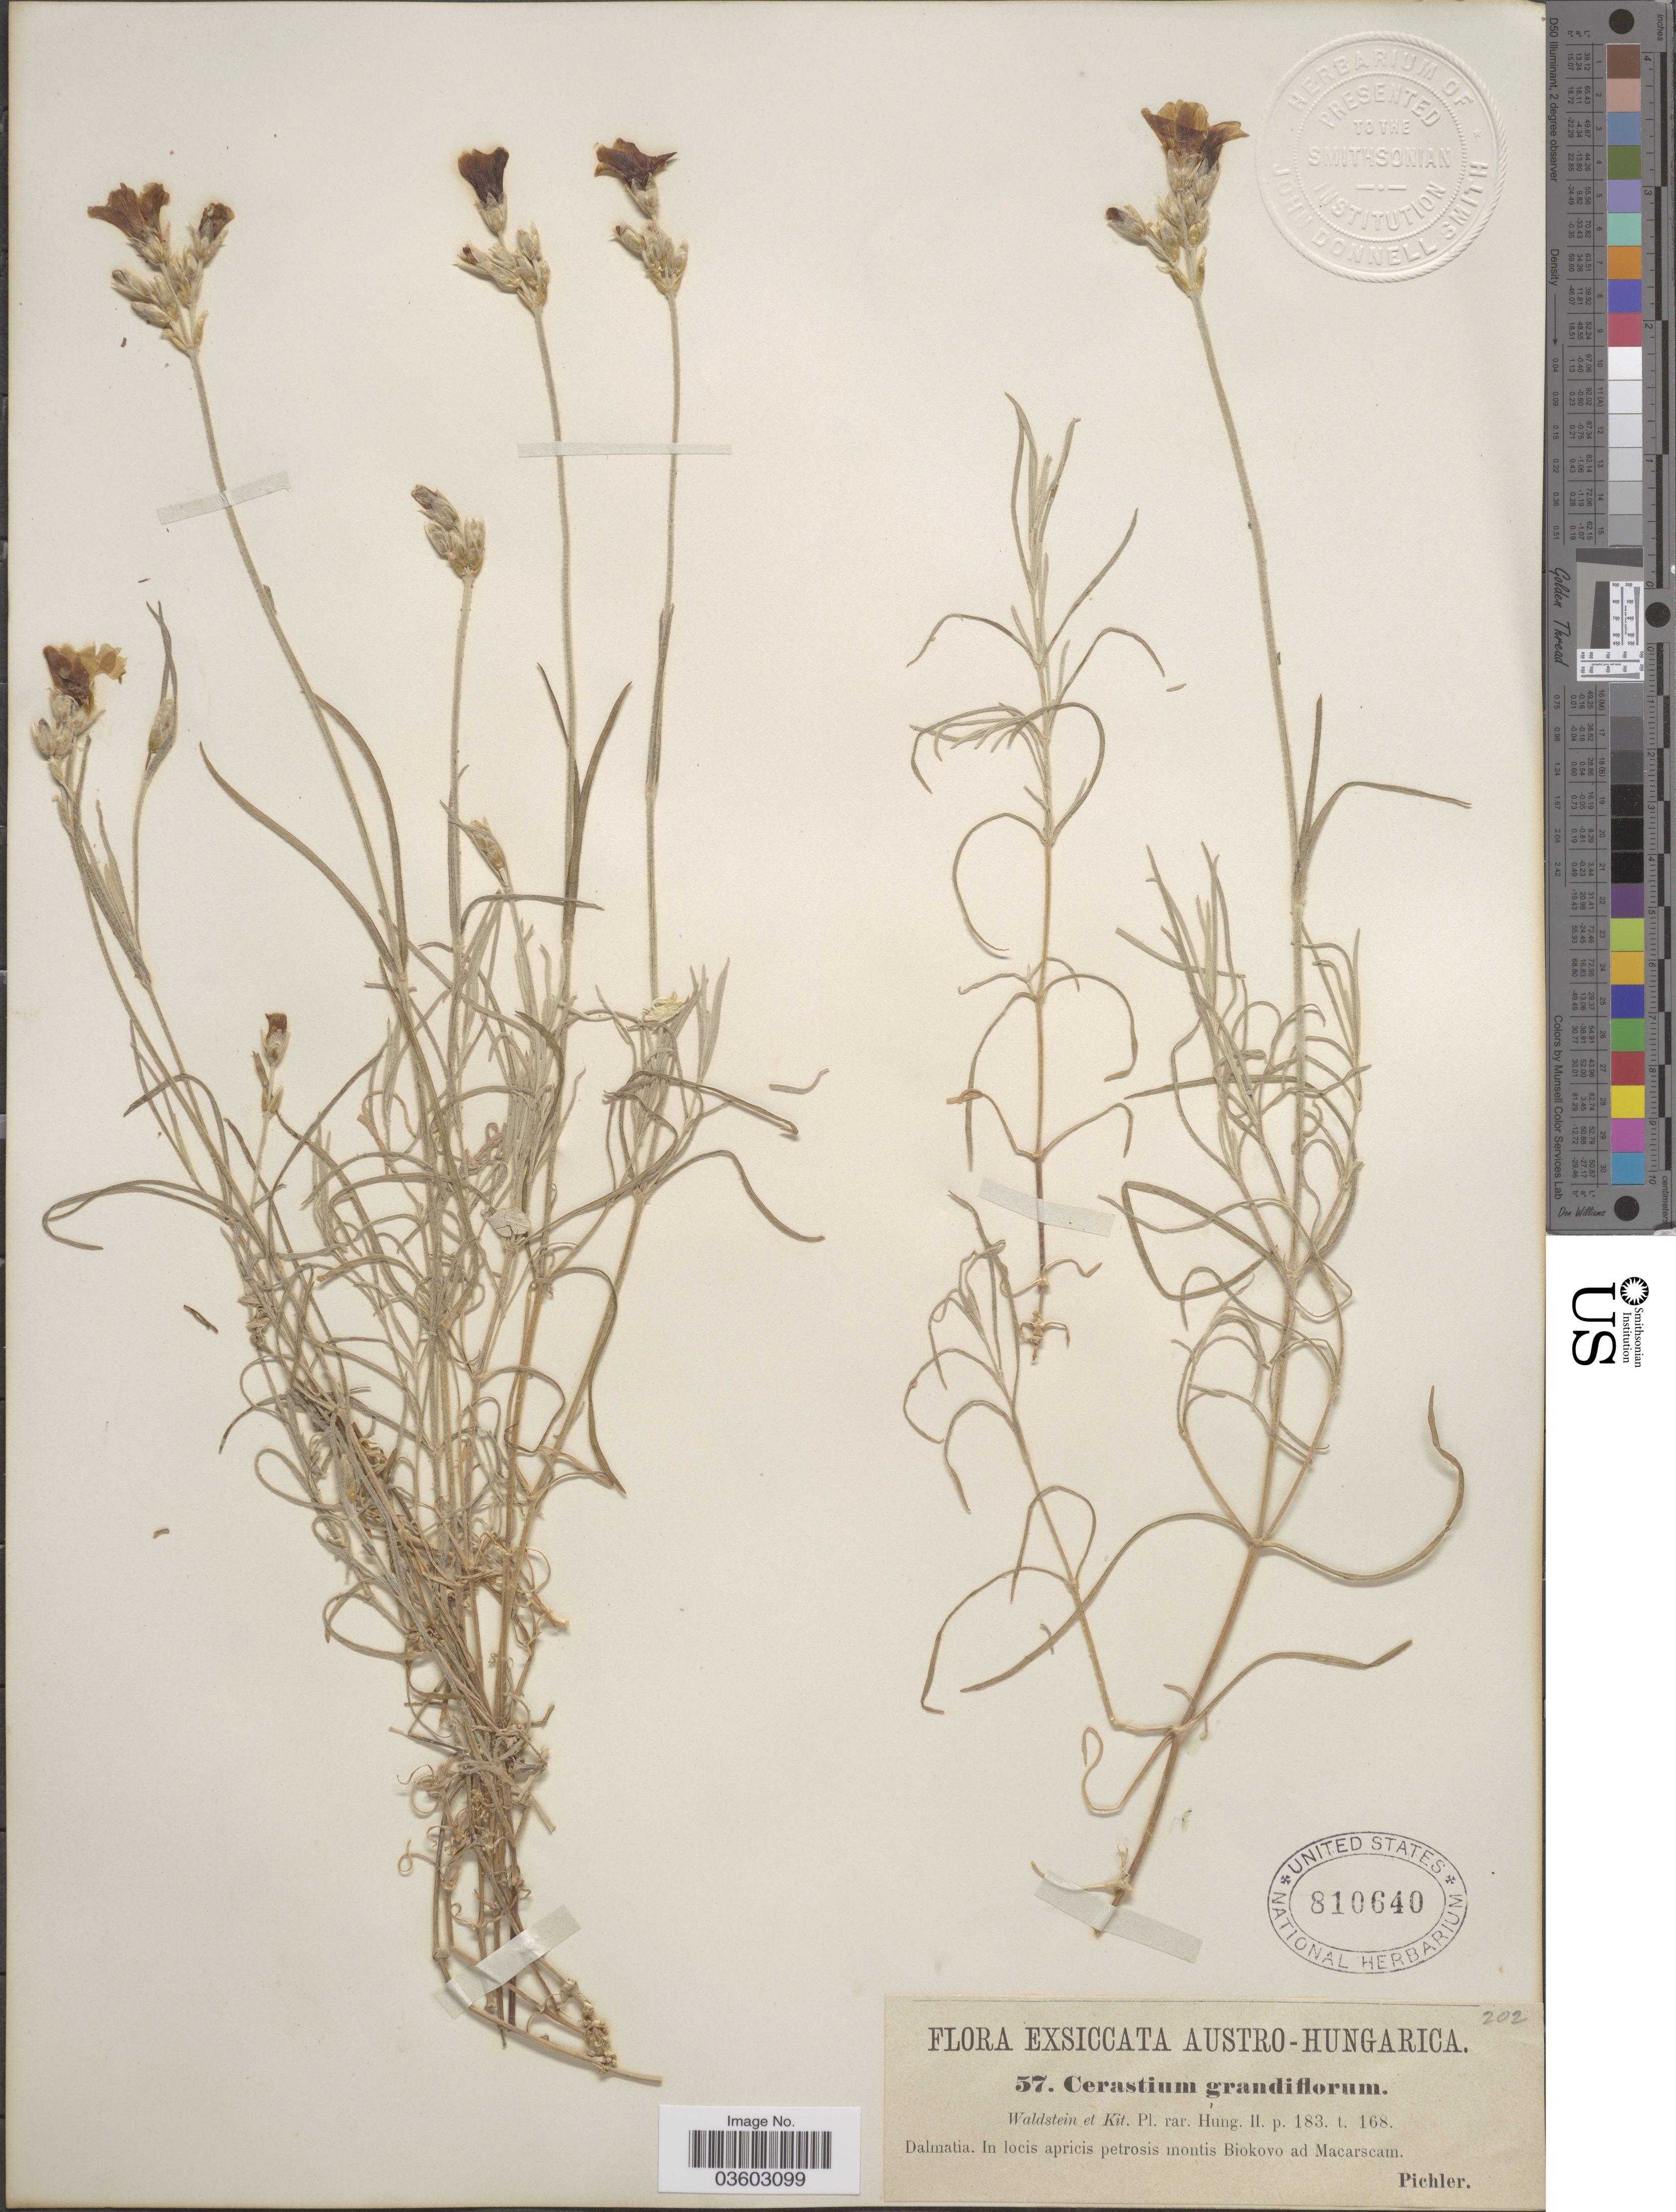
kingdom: Plantae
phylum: Tracheophyta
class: Magnoliopsida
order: Caryophyllales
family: Caryophyllaceae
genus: Cerastium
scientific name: Cerastium grandiflorum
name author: Waldst. & Kit.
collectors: Pichler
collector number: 57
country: Croatia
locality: Austro-Hungarica. Dalmatia. In locis apricis petrosis montis Biokovo ad Macarscam.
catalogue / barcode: US 810640